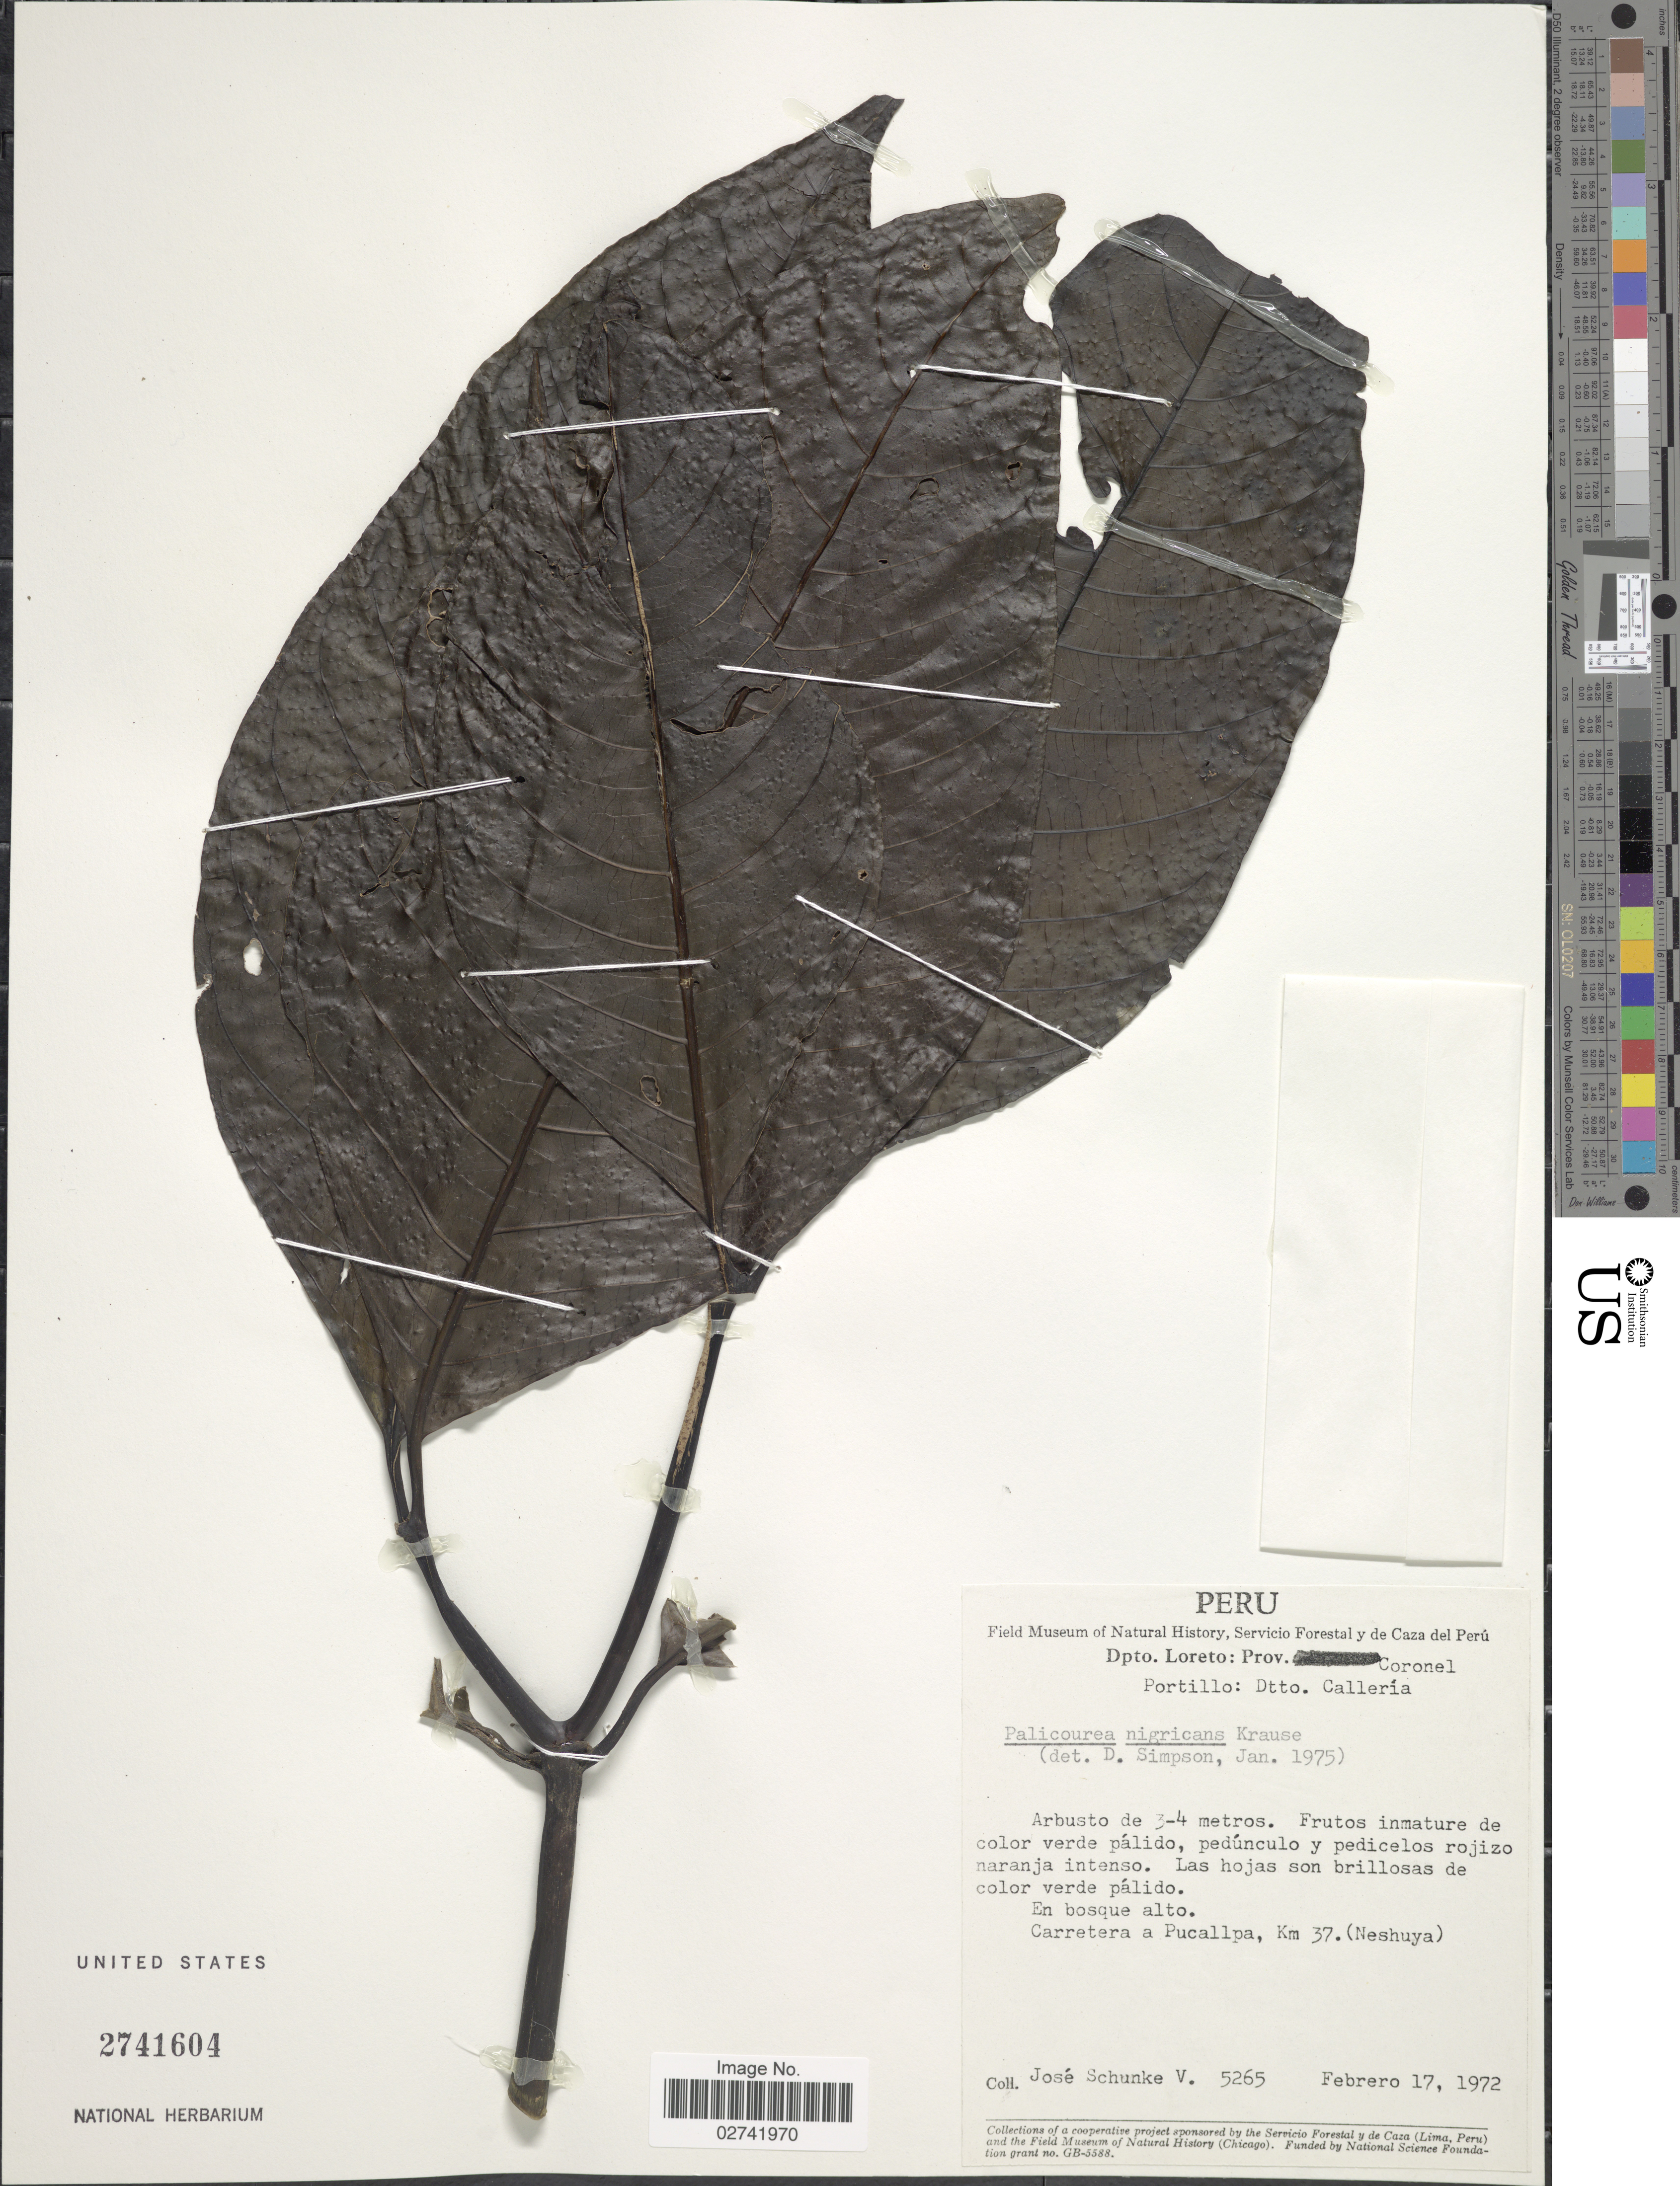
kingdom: Plantae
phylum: Tracheophyta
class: Magnoliopsida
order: Gentianales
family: Rubiaceae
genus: Palicourea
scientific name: Palicourea nigricans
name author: Krause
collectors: J. Schunke Vigo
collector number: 5265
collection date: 1972-02-17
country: Peru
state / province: Loreto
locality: Prov. Coronel Portillo: Dtto. Calleria. Carretera a Pucallpa, Km 37. (Neshuya)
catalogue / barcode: US 2741604